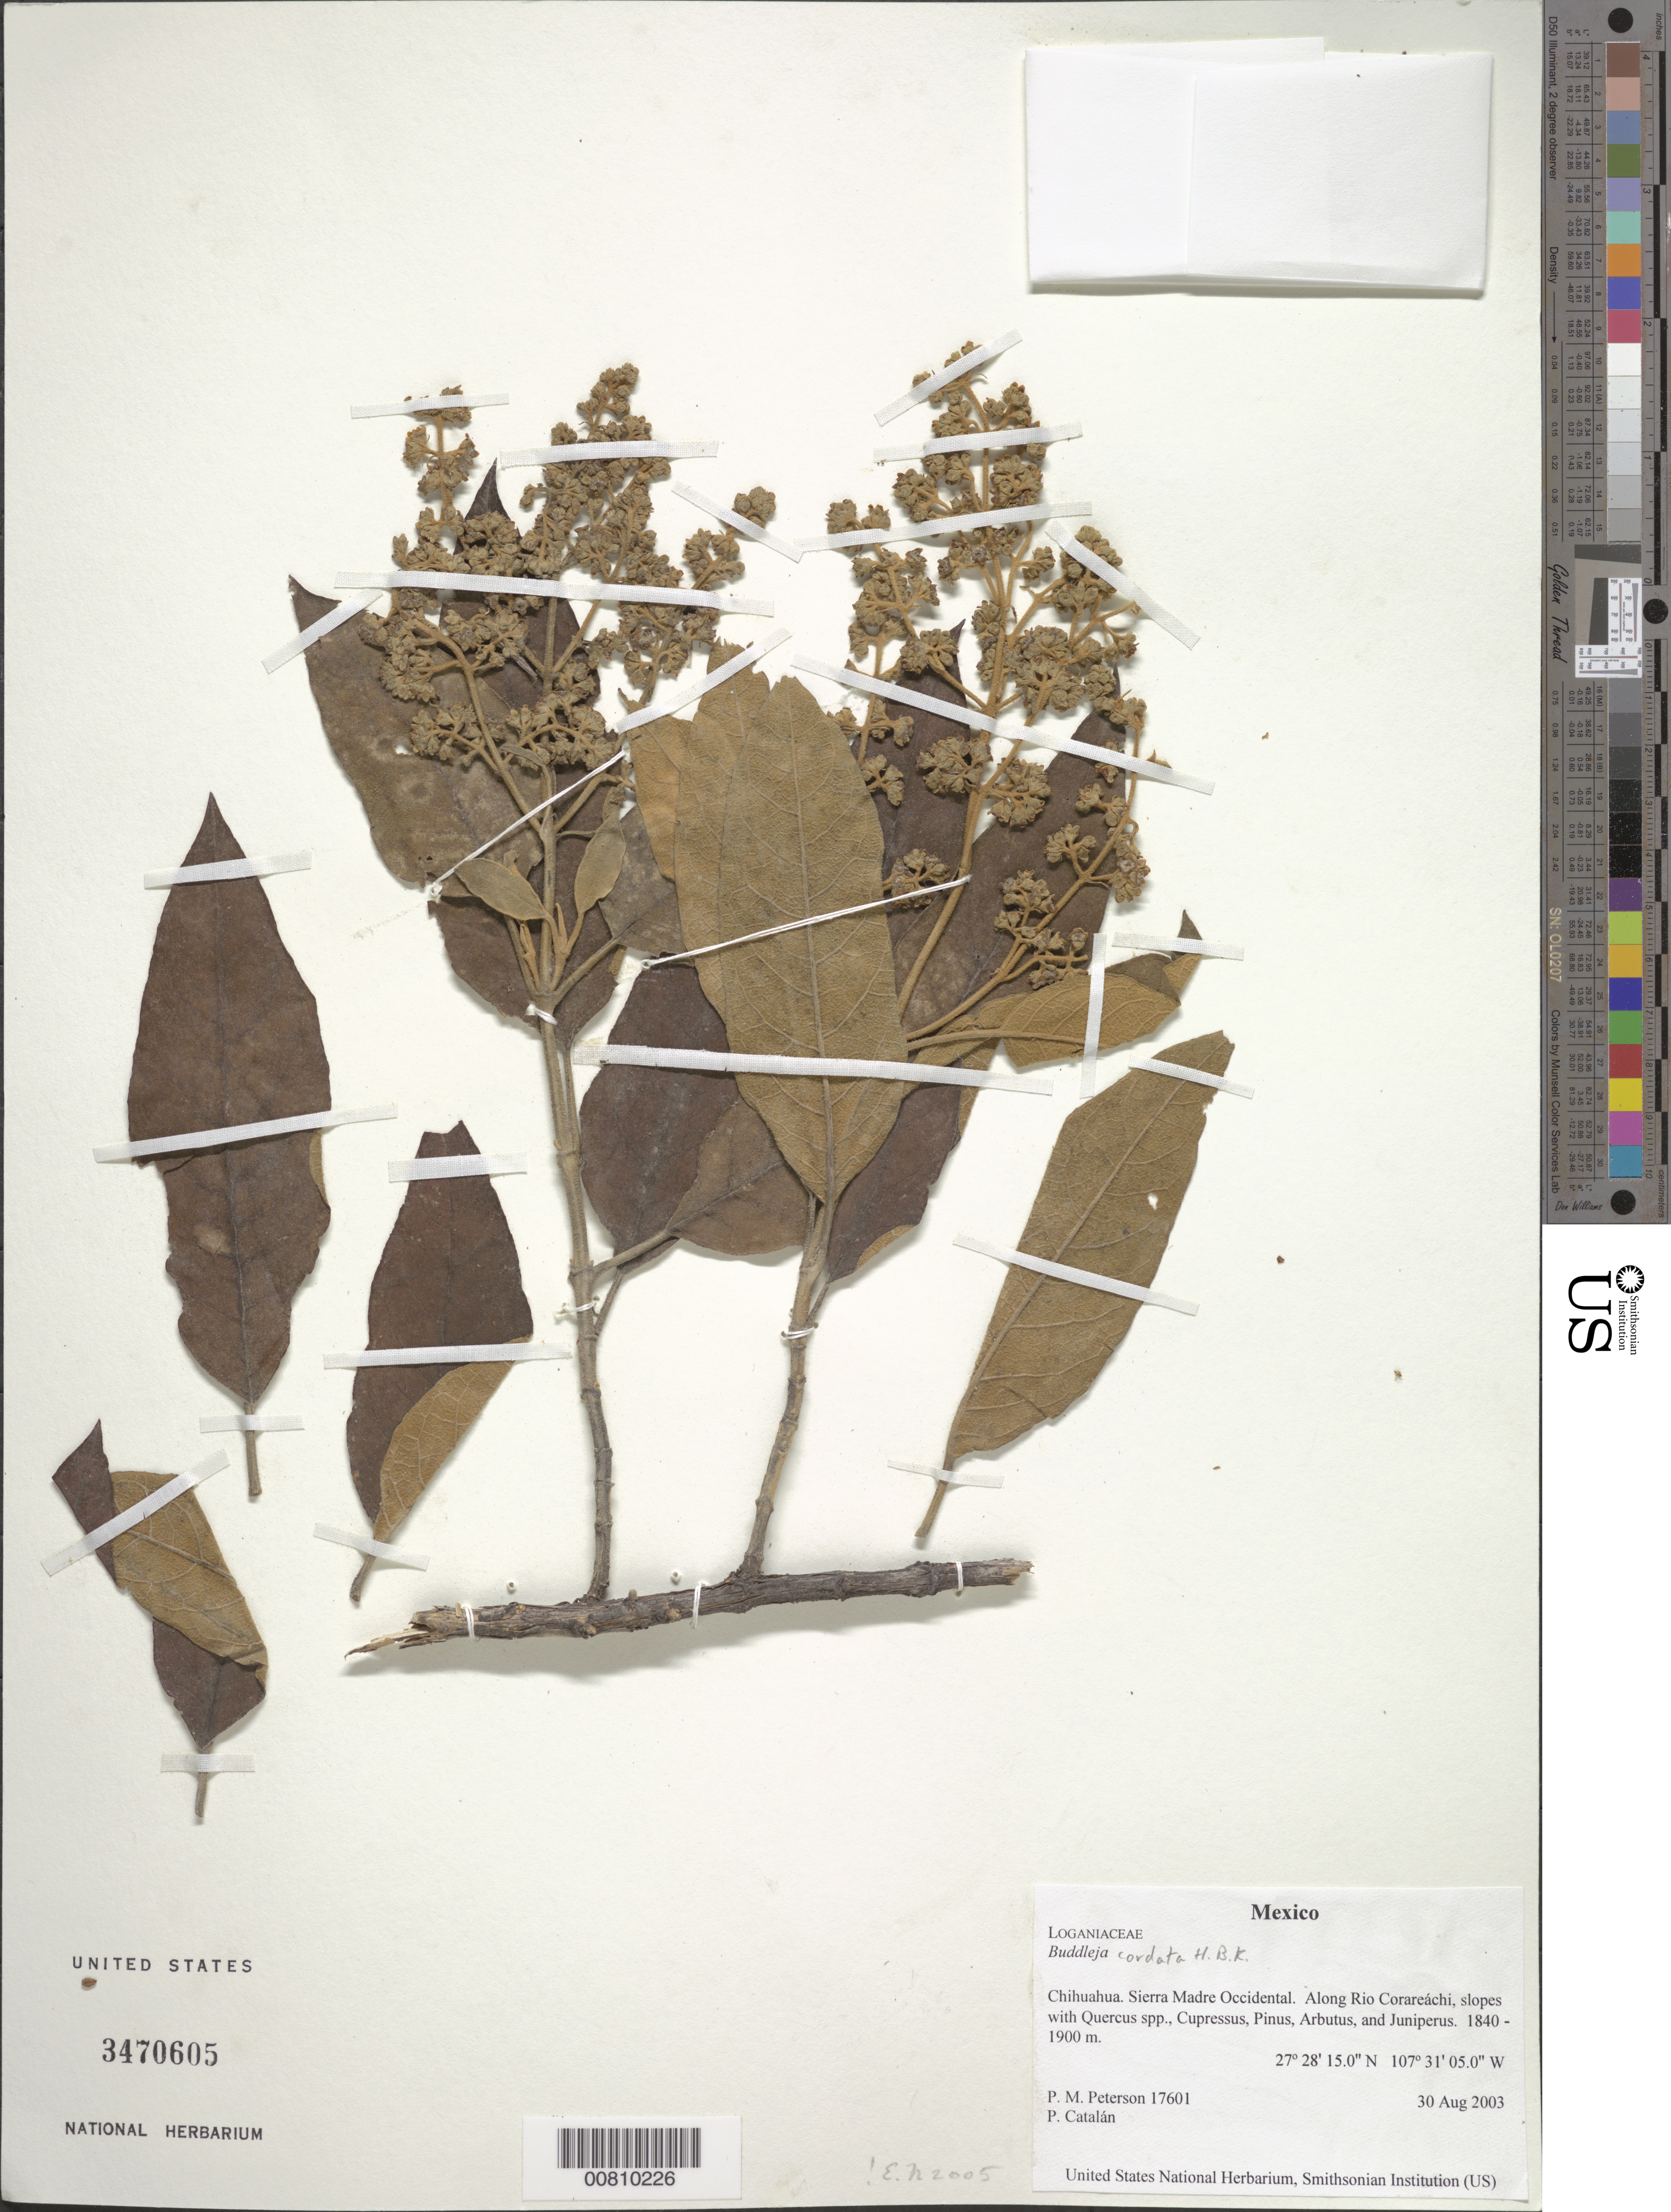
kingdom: Plantae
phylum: Tracheophyta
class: Magnoliopsida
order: Lamiales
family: Scrophulariaceae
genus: Buddleja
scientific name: Buddleja cordata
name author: Kunth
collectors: P. M. Peterson & P. Catalán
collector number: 17601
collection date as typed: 30 Aug 2003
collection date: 2003-08-30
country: Mexico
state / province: Chihuahua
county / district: Sierra Madre Occidental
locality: Along Rio Corareáchi, slopes with Quercus spp., Cupressus, Pinus, Arbutus, and Juniperus.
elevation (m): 1840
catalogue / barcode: US 3470605